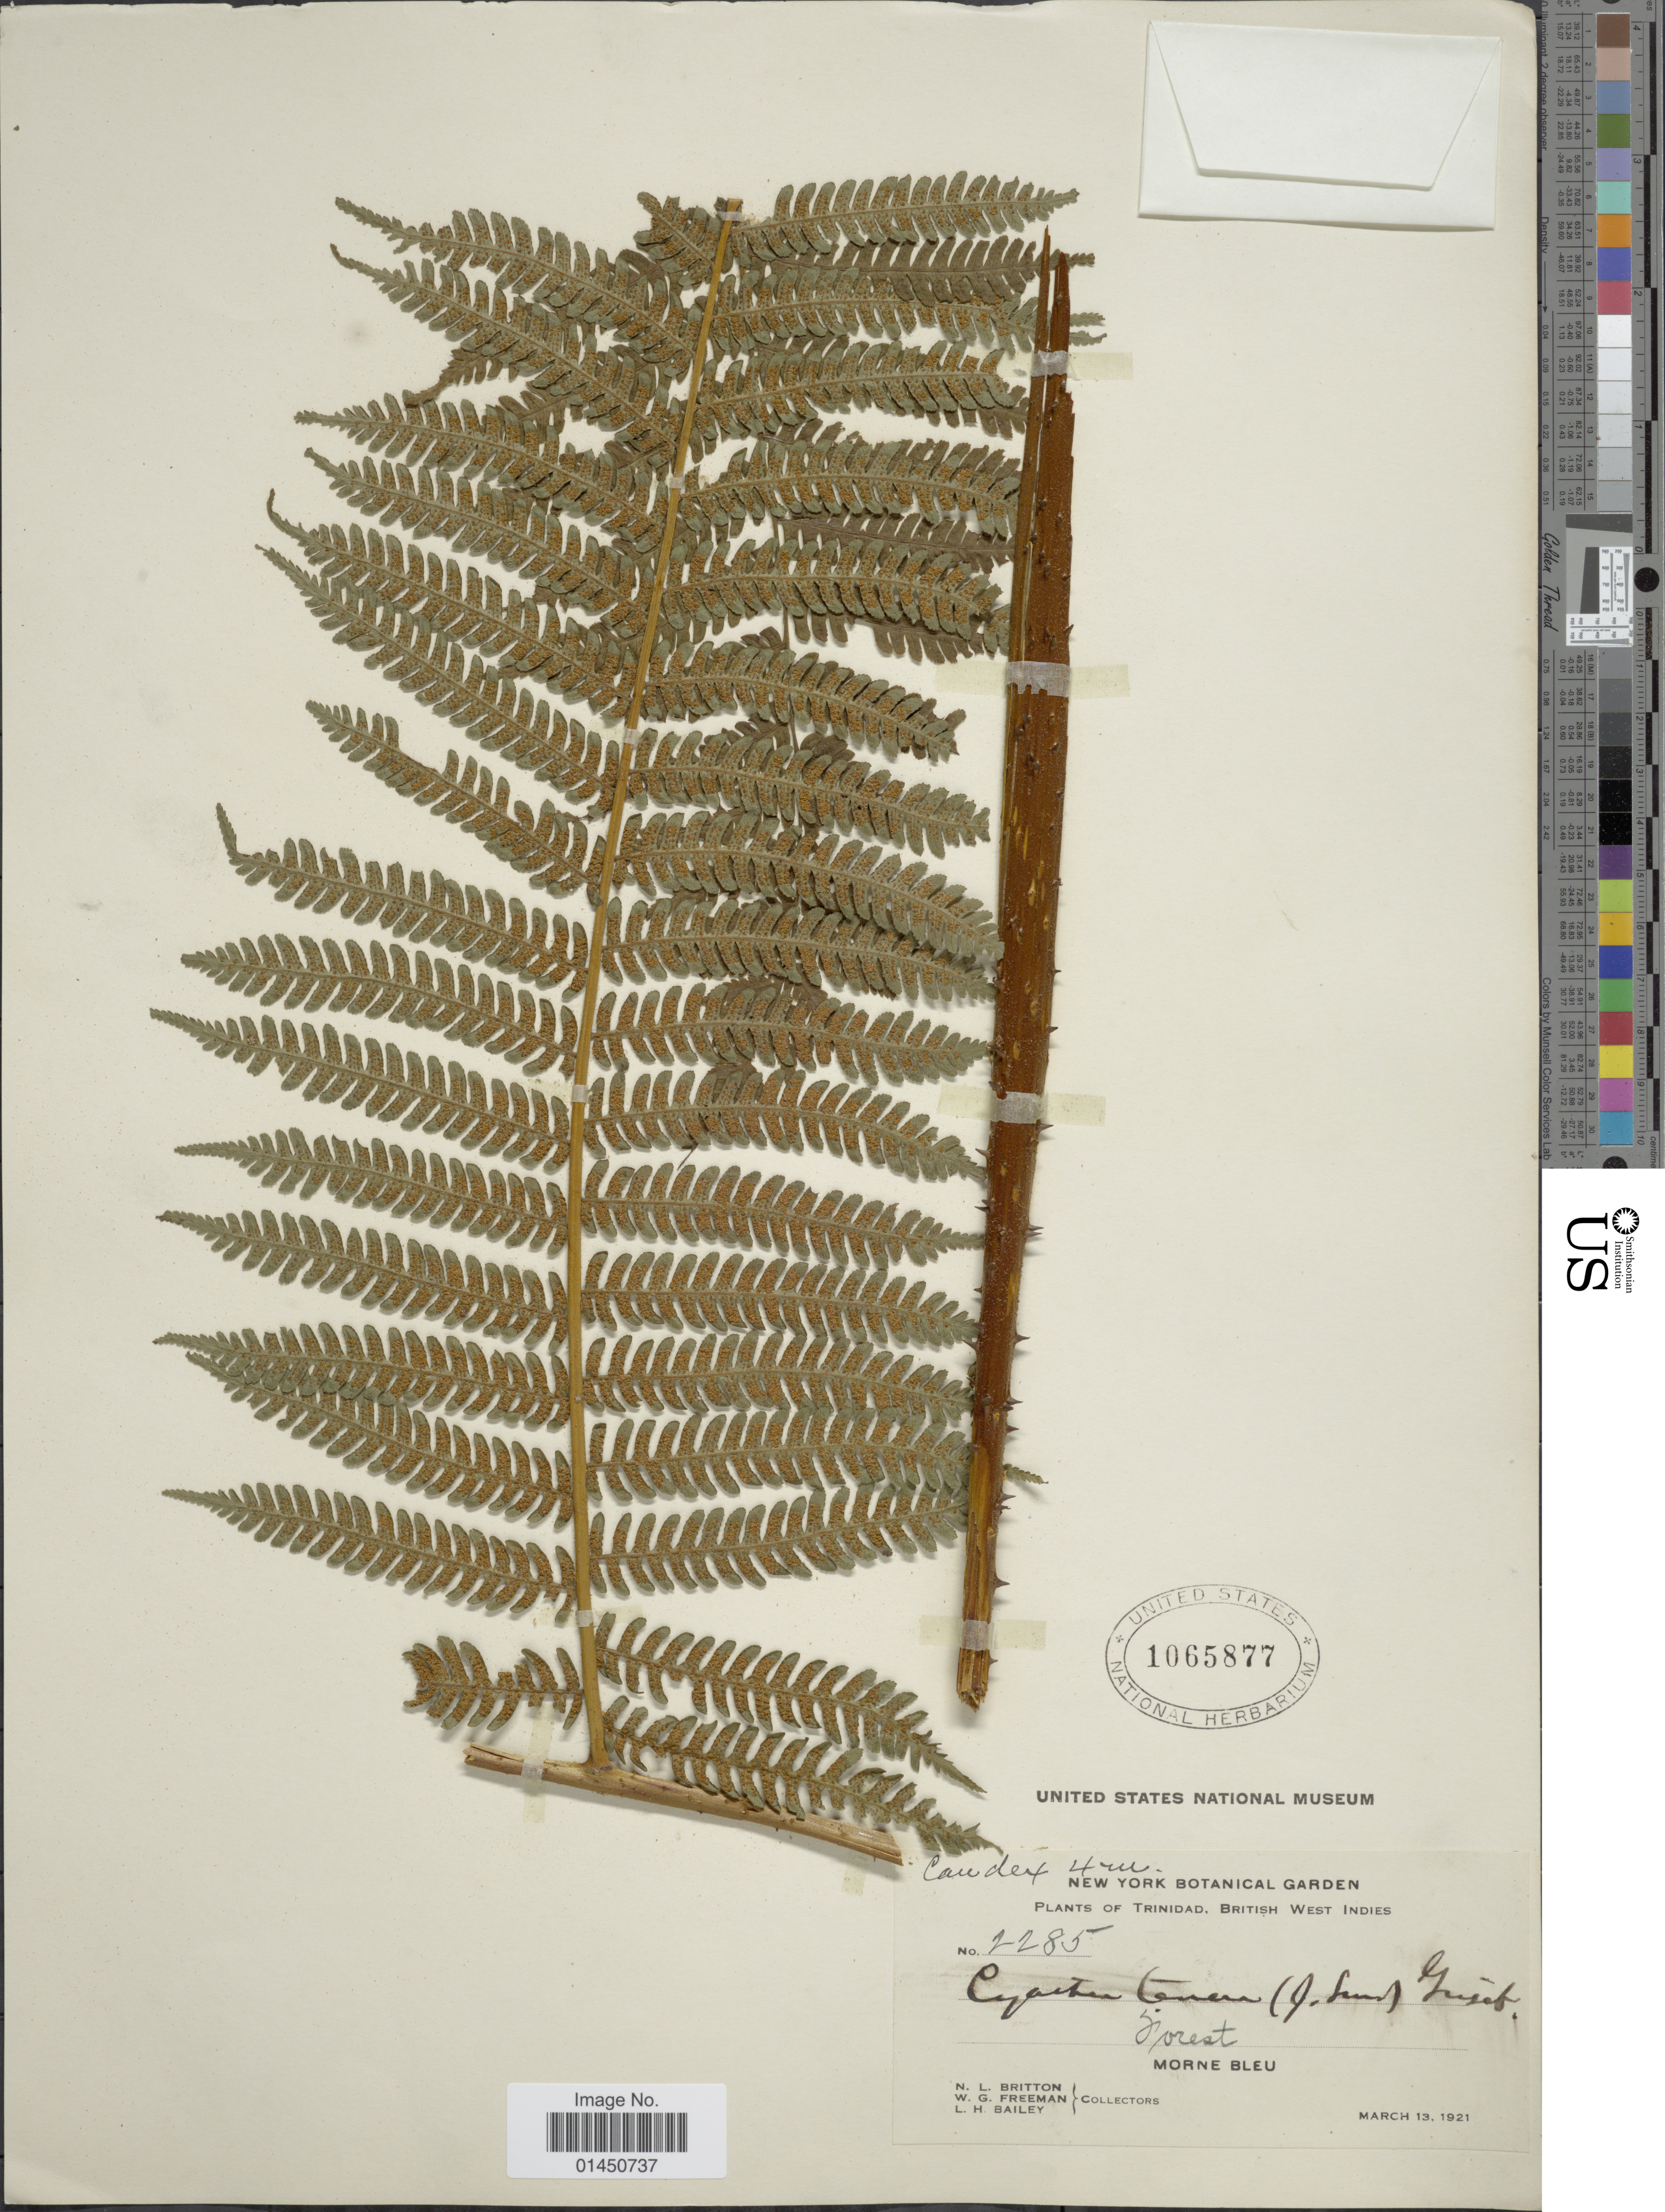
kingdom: Plantae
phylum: Tracheophyta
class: Polypodiopsida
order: Cyatheales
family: Cyatheaceae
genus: Cyathea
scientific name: Cyathea tenera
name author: (J. Sm. ex Hook.) T. Moore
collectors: N. Britton, W. Freeman & L. H. Bailey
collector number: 2285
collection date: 1921-03-13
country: Trinidad and Tobago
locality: Trinidad, Forest, Morne Bleu.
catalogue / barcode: US 1065877